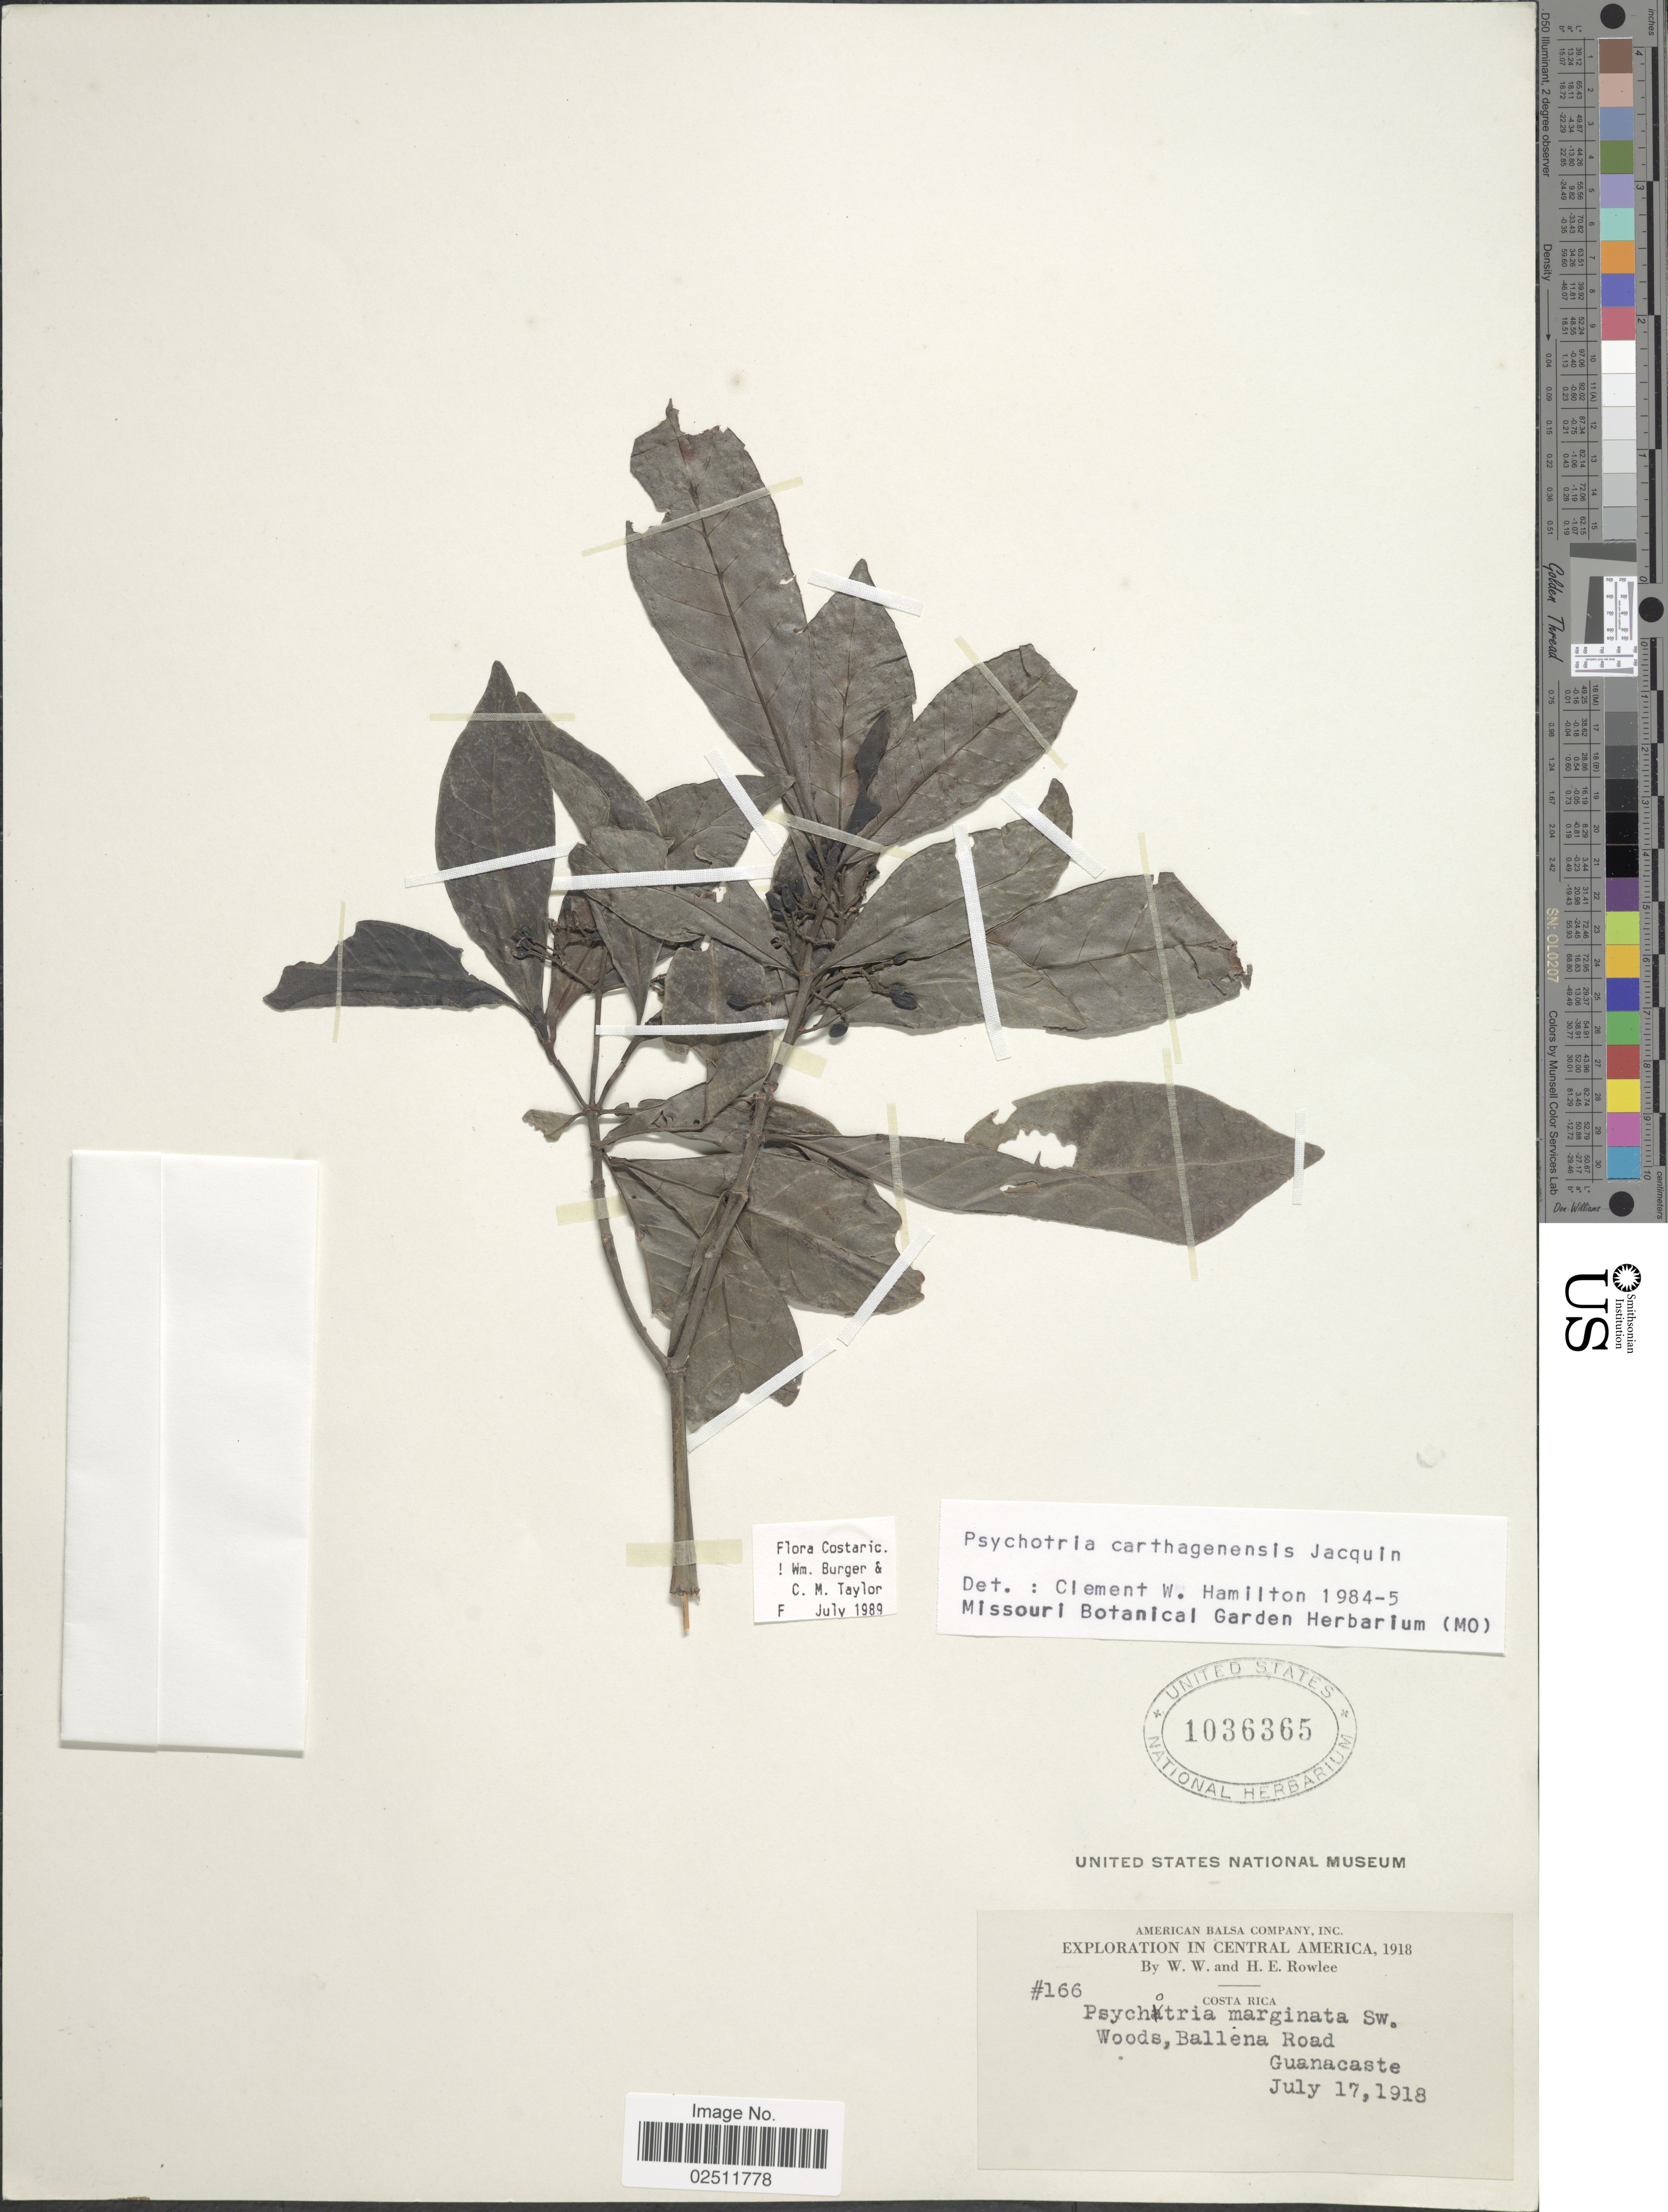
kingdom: Plantae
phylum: Tracheophyta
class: Magnoliopsida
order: Gentianales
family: Rubiaceae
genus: Psychotria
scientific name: Psychotria carthagenensis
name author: Jacq.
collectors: W. W. Rowlee & H. E. Rowlee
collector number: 166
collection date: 1918-07-17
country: Costa Rica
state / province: Guanacaste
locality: Woods, Ballena Road.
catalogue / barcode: US 1036365